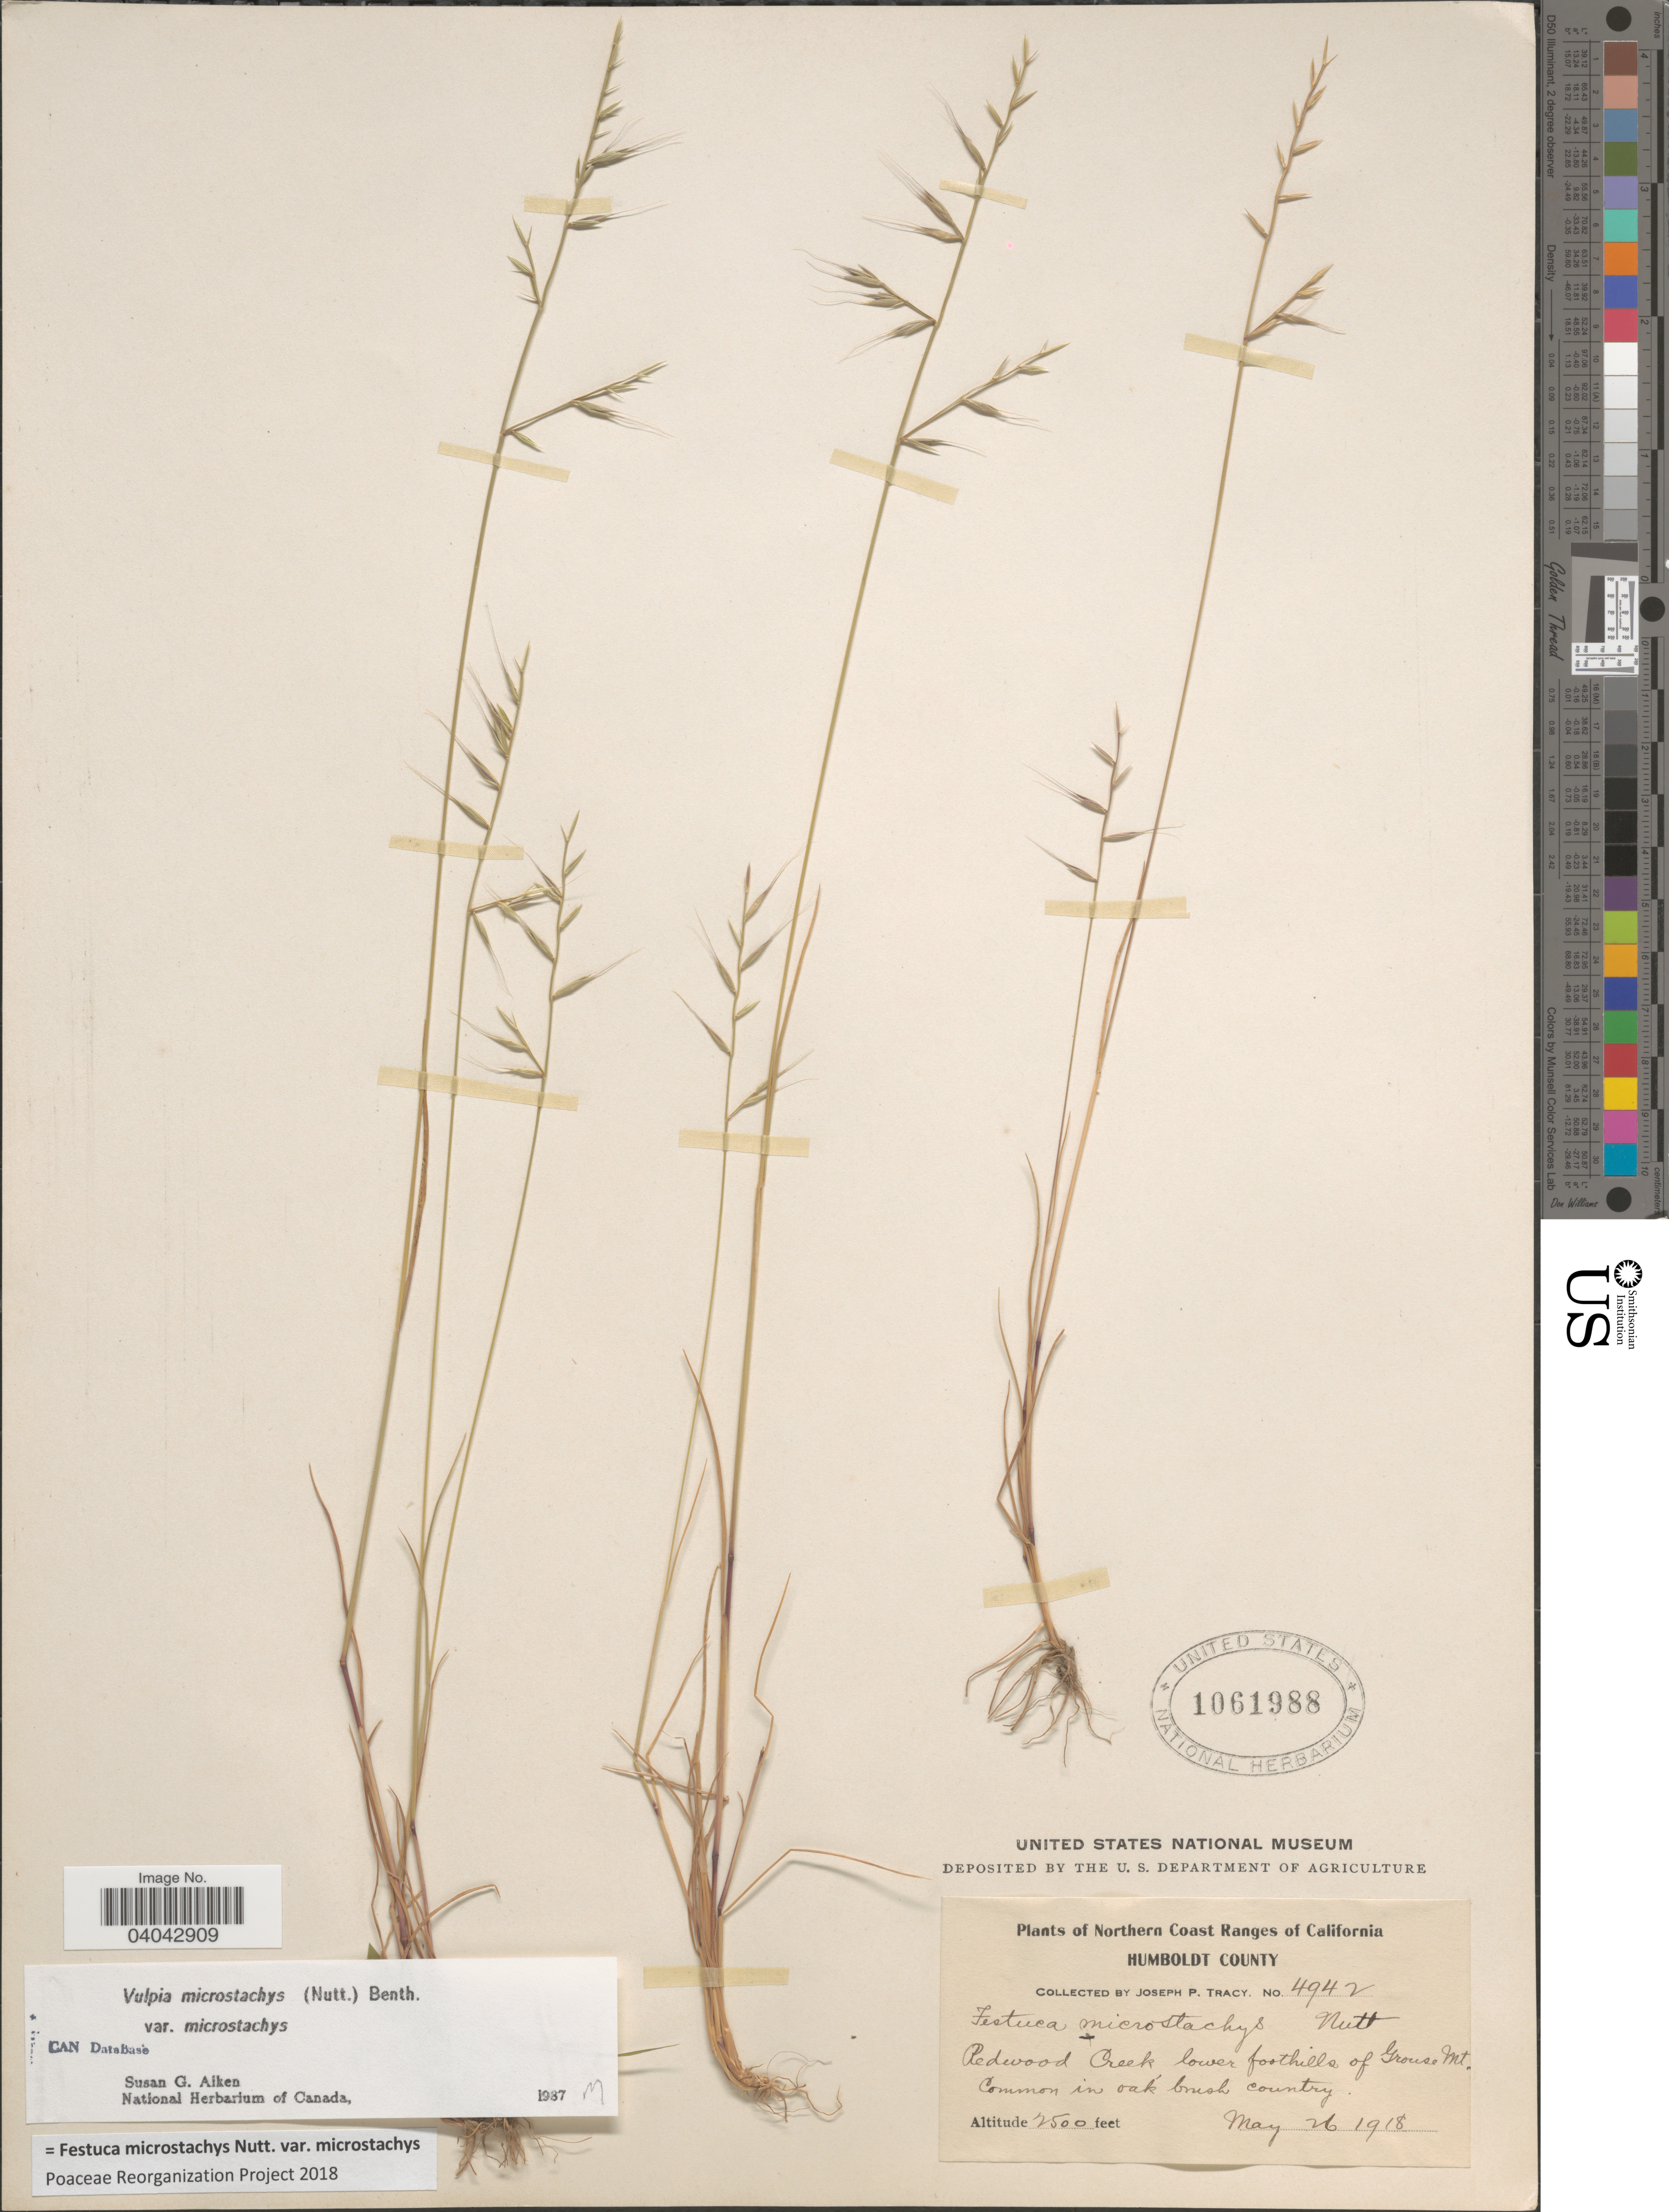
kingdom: Plantae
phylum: Tracheophyta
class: Liliopsida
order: Poales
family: Poaceae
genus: Festuca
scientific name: Festuca microstachys var. microstachys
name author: Nutt.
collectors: J. Tracy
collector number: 4942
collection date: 1918-05-26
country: United States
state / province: California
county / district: Humboldt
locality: Northern Coast Ranges of California. Humboldt County. Redwood Creek, lower foothills of Grouse Mt.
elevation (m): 762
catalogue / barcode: US 1061988